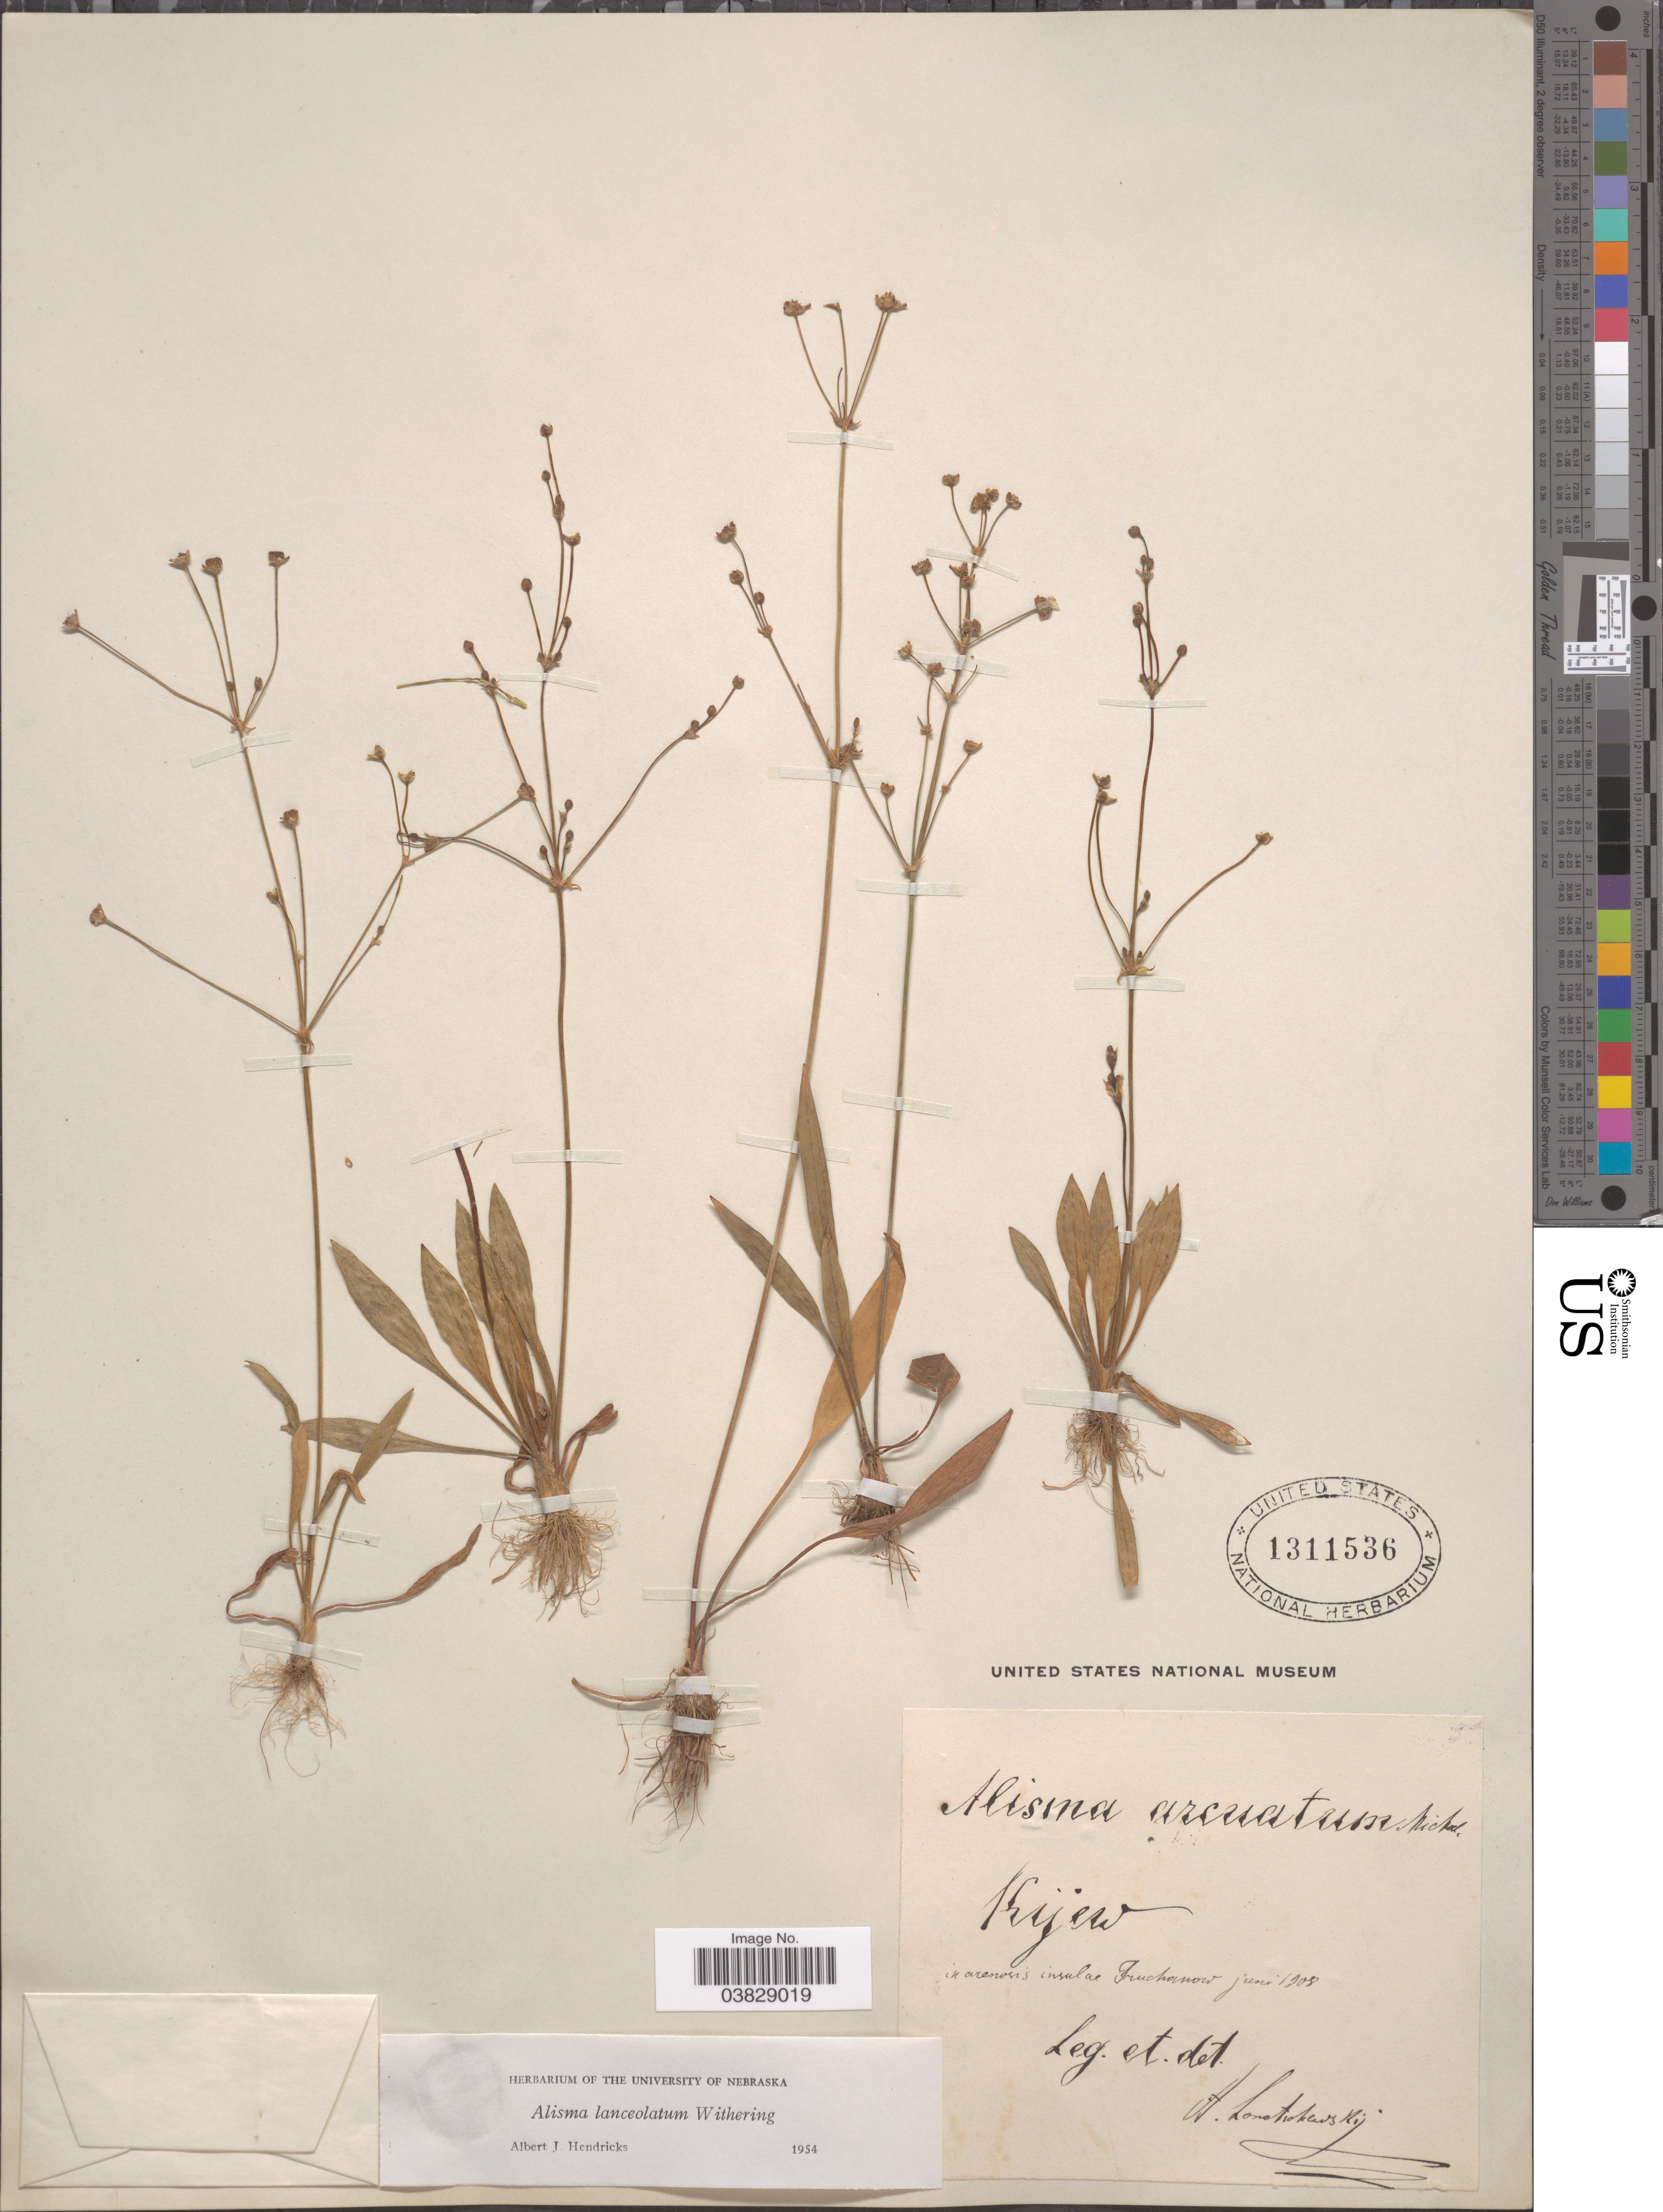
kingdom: Plantae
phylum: Tracheophyta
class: Liliopsida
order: Alismatales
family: Alismataceae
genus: Alisma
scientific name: Alisma lanceolatum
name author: With.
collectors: A. Lonatschewskij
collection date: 1908-06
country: Ukraine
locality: In arenosis insulae Truchanow.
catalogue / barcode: US 1311536